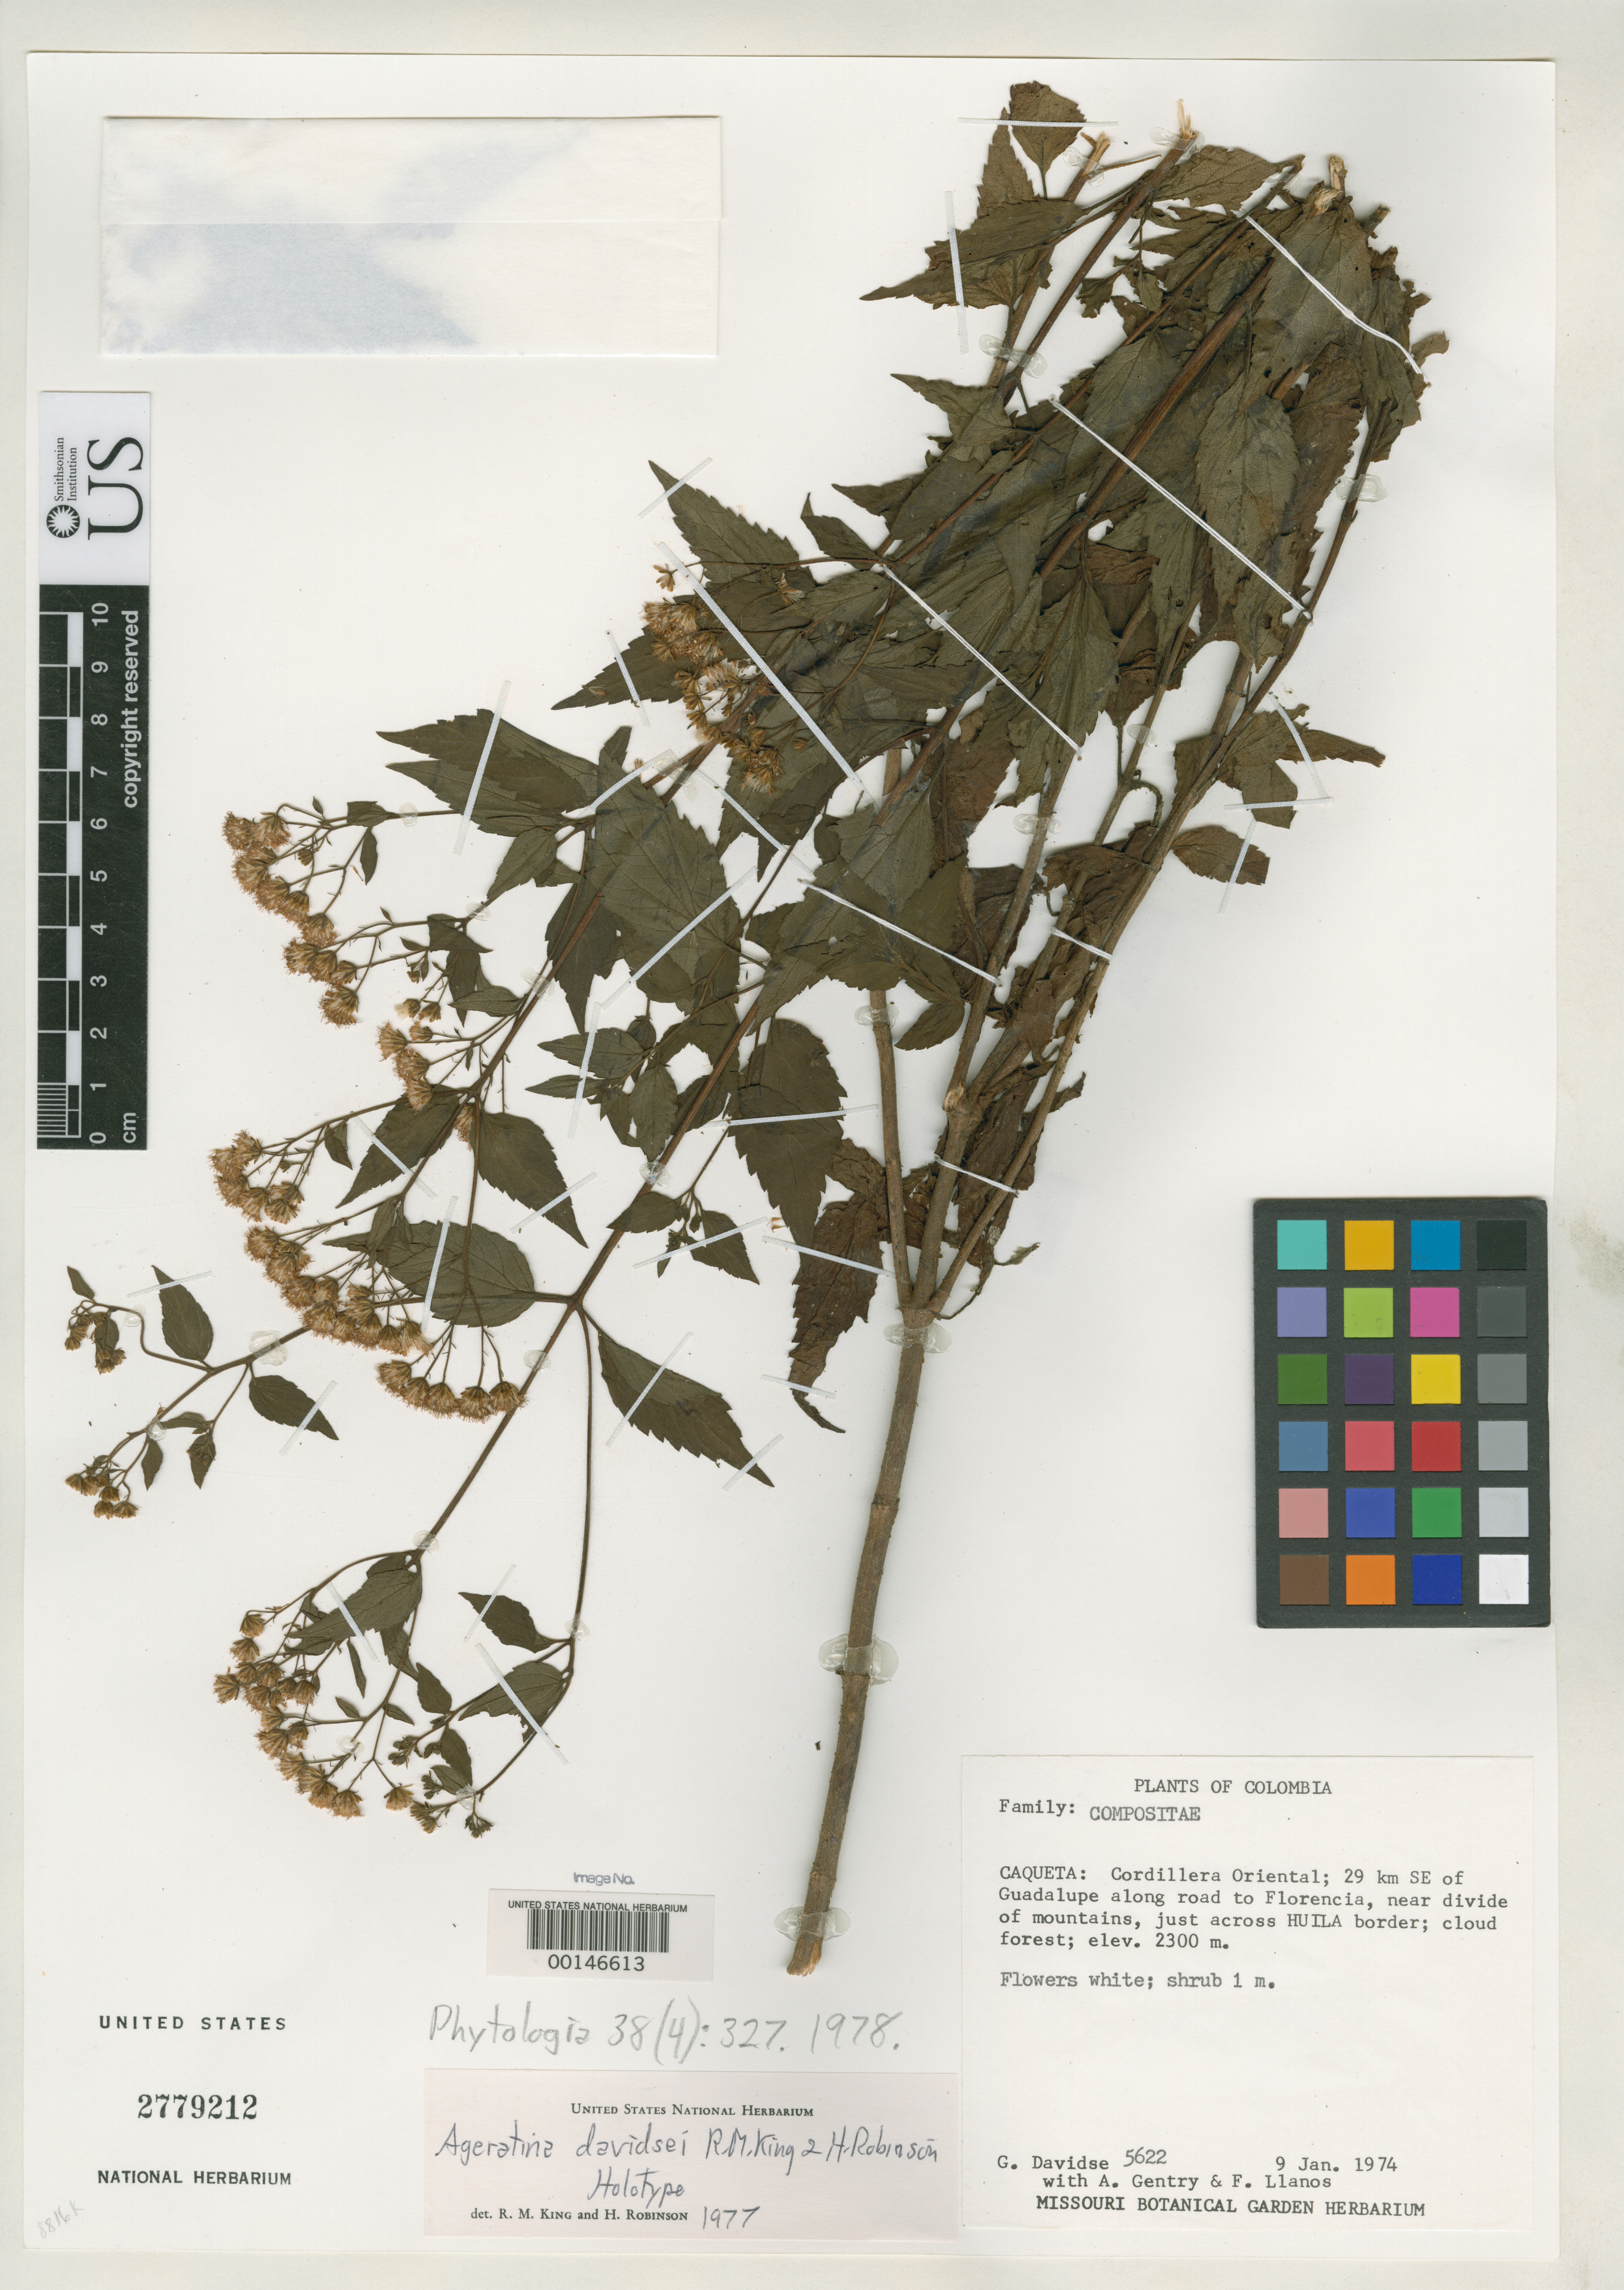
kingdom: Plantae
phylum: Tracheophyta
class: Magnoliopsida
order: Asterales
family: Asteraceae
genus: Ageratina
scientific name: Ageratina davidsei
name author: R.M. King & H. Rob.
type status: Holotype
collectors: G. Davidse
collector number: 5622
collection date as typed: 09 Jan 1974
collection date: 1974-01-09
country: Colombia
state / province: Caquetá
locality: SE of Guadalupe, road to Florencia.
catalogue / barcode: US 2779212